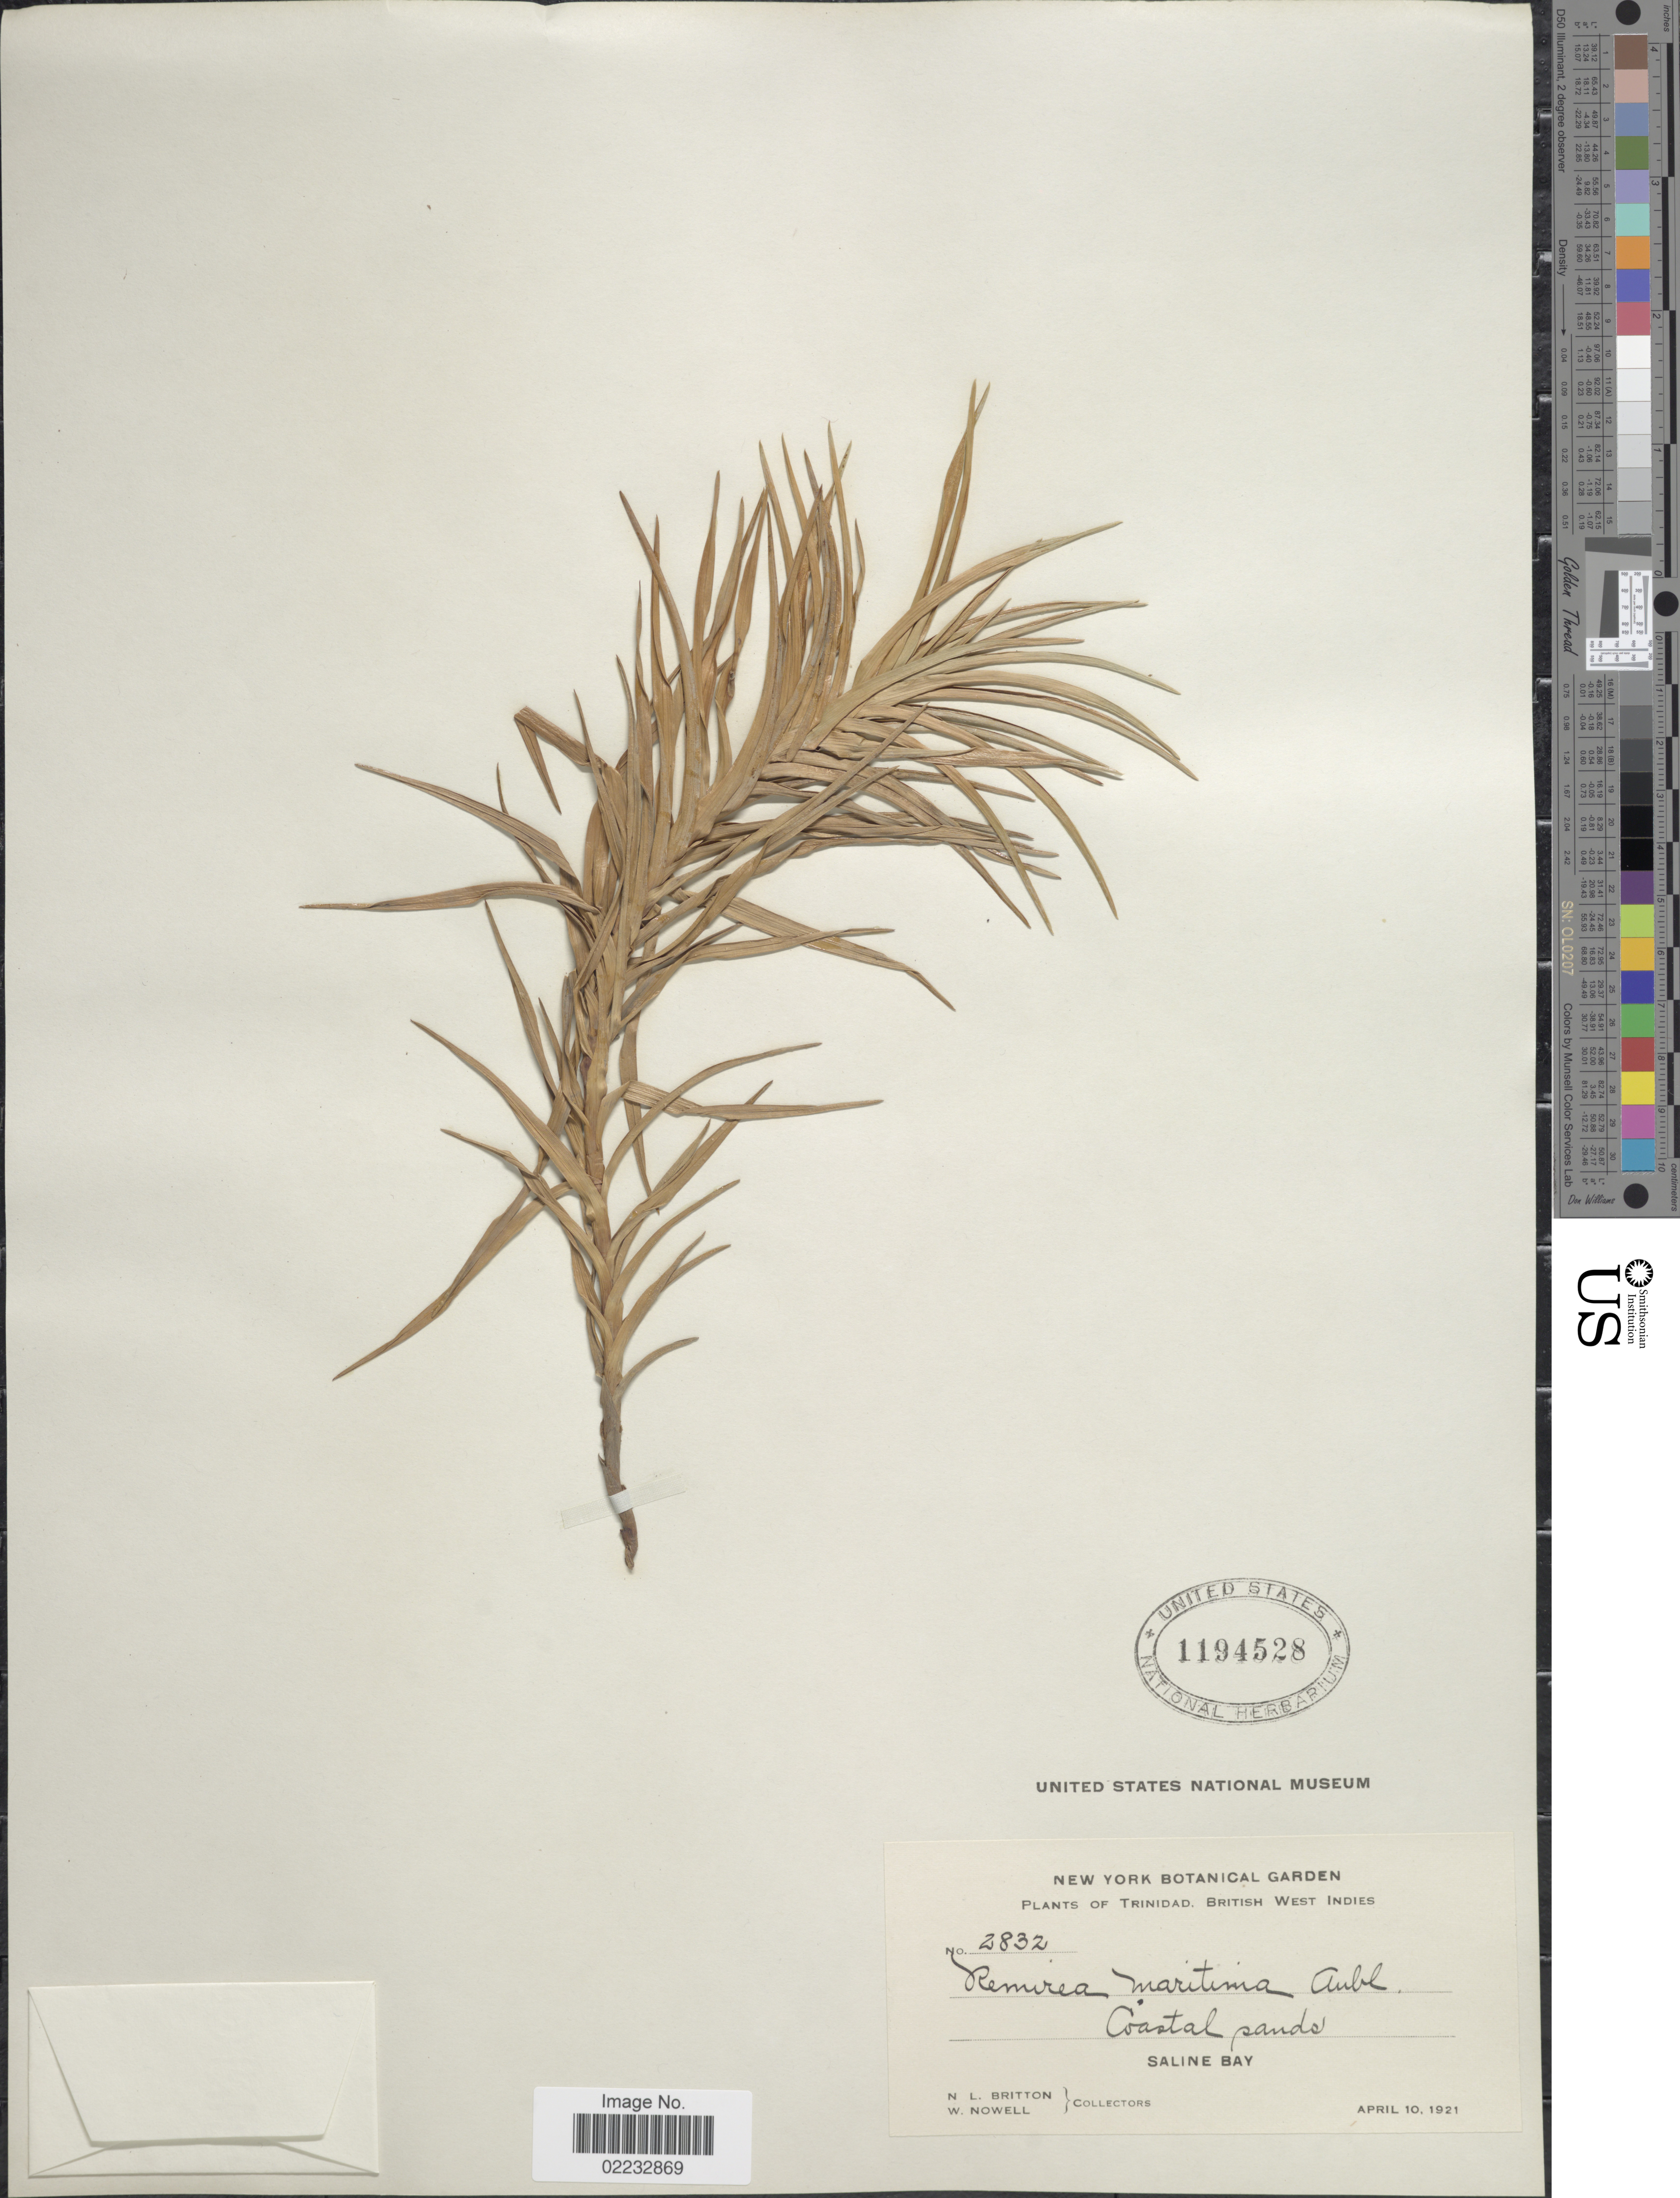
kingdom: Plantae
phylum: Tracheophyta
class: Liliopsida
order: Poales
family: Cyperaceae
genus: Cyperus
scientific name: Cyperus pedunculatus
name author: (R. Br.) J. Kern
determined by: Strong, M. T., (US), Smithsonian Institution - National Museum of Natural History (UNITED STATES)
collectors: N. Britton & W. Nowell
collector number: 2832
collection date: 1921-04-10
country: Trinidad and Tobago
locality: Trinidad, British West Indies, Saline Bay.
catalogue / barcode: US 1194528